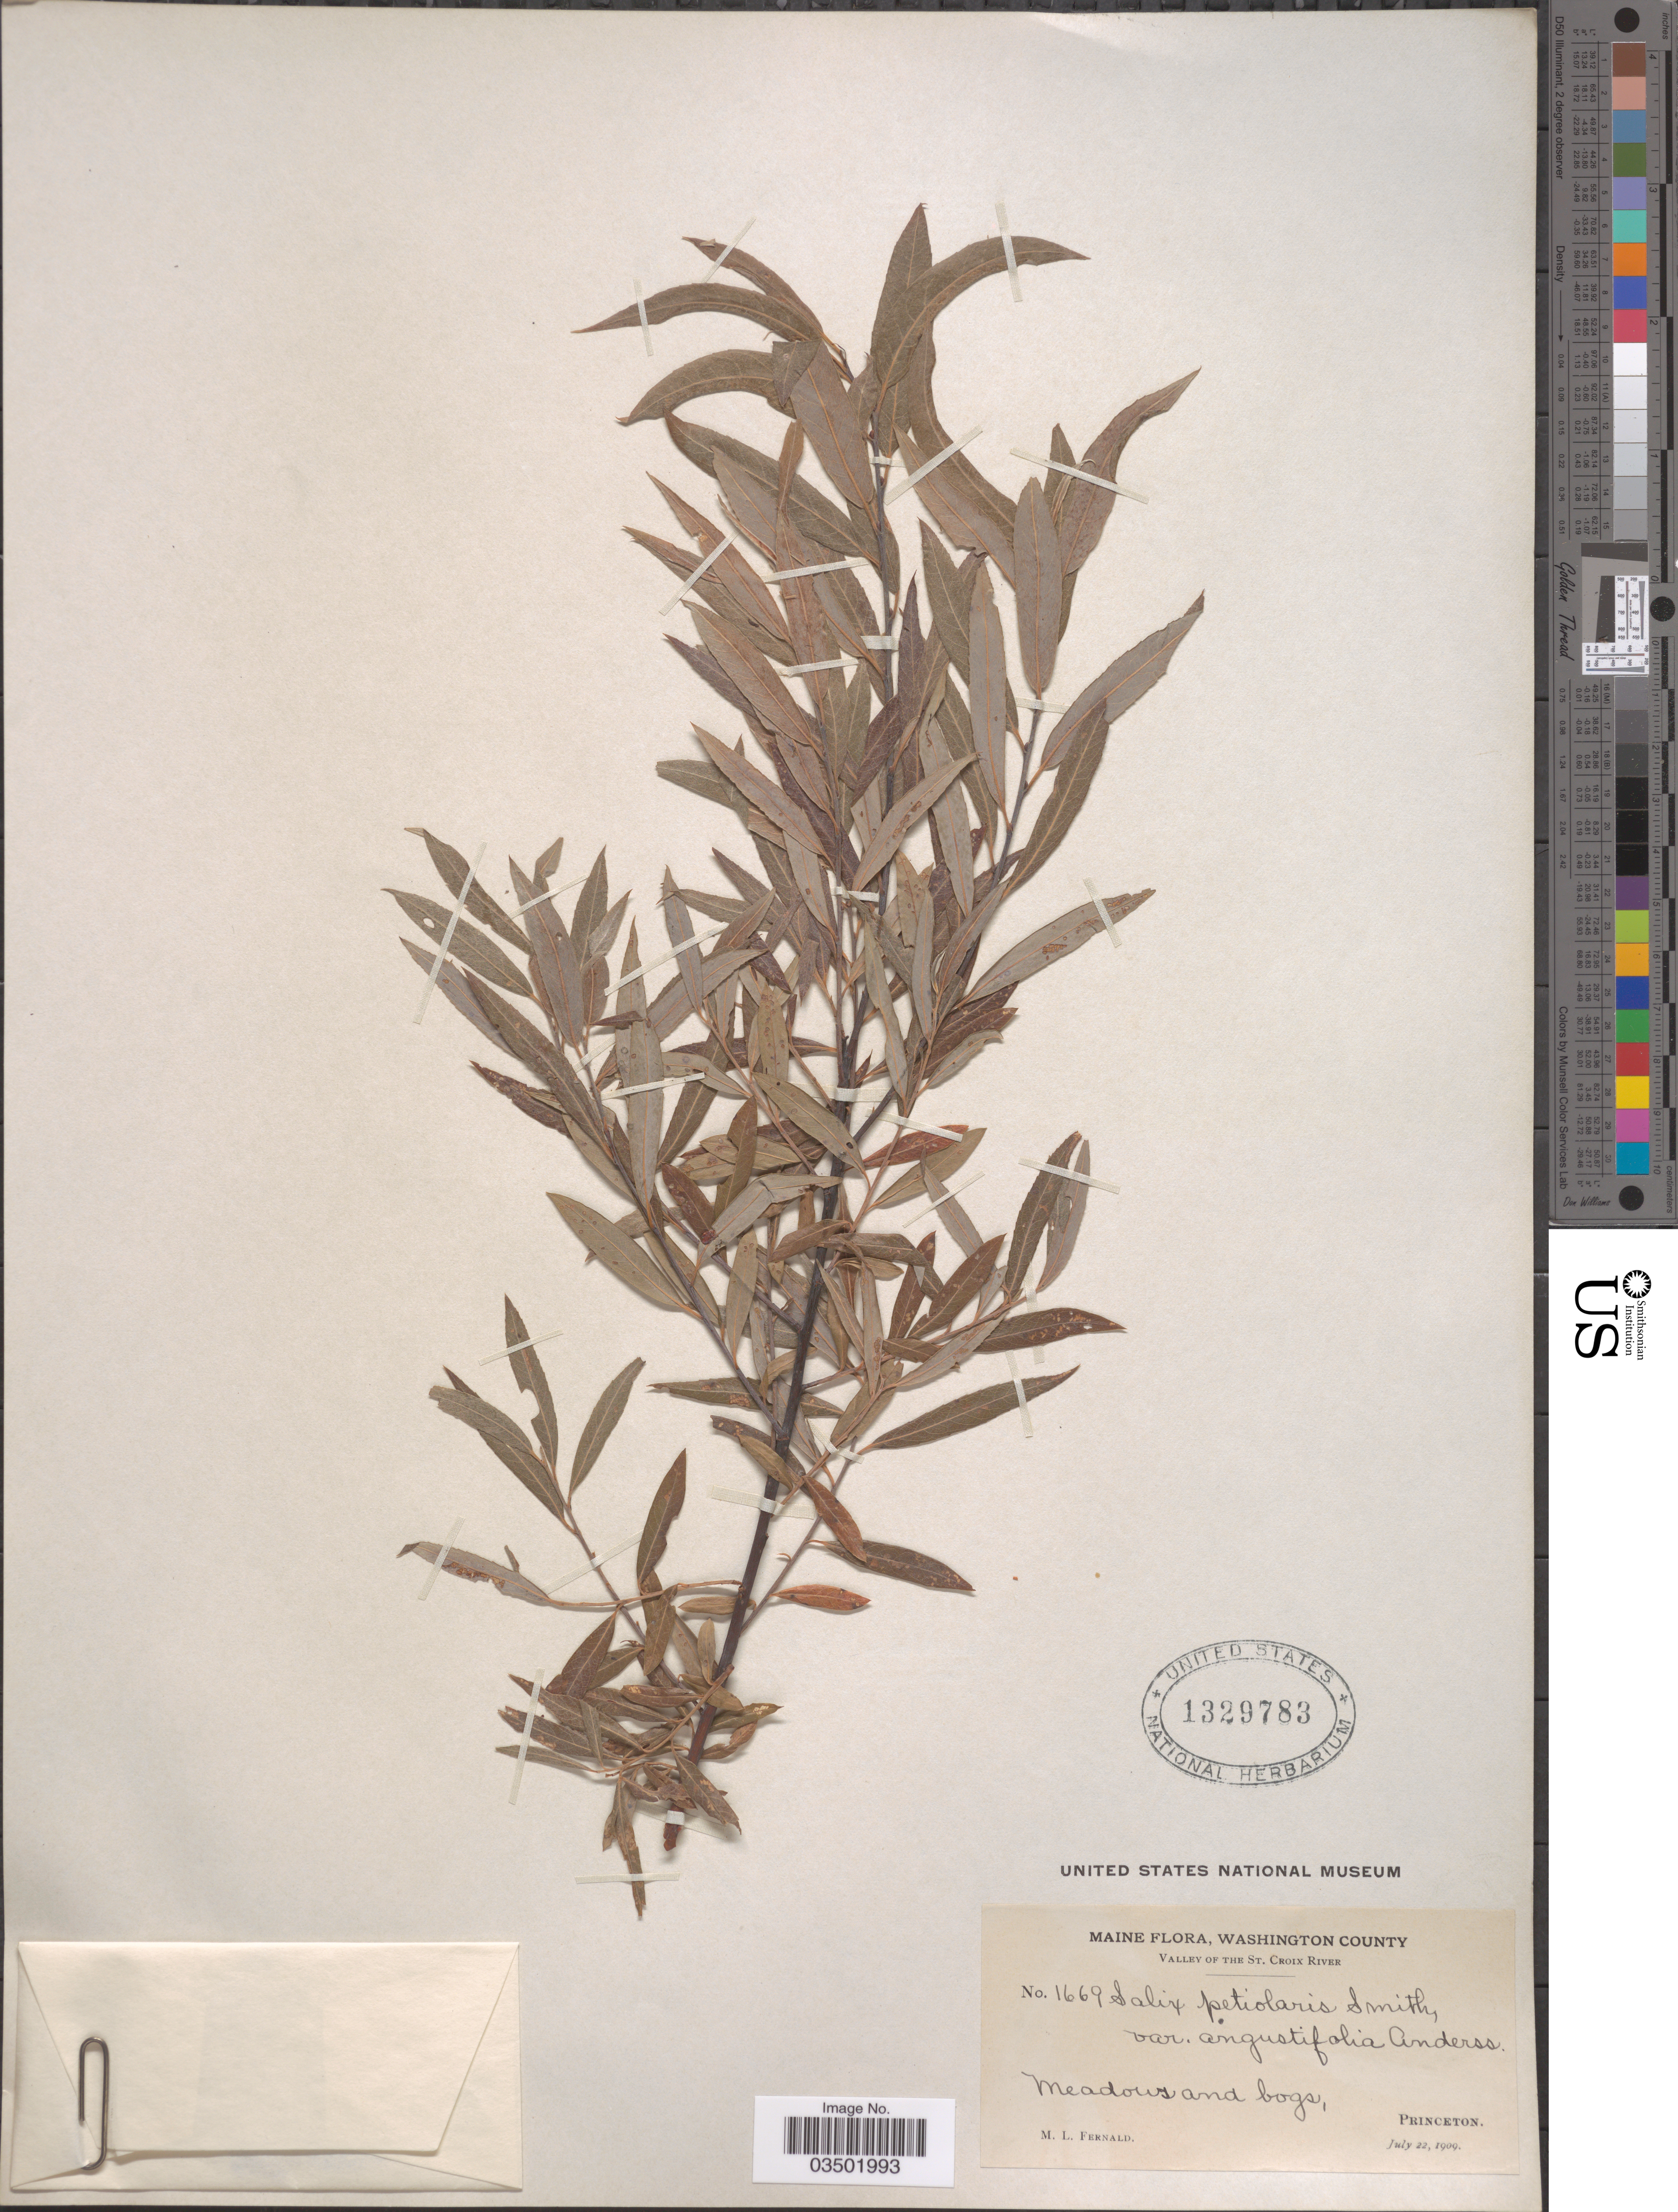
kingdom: Plantae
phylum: Tracheophyta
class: Magnoliopsida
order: Malpighiales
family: Salicaceae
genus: Salix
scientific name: Salix petiolaris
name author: Sm.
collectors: M. L. Fernald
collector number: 1669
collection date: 1909-07-22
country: United States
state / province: Maine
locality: Washington County. Valley of the St. Croix River. Princeton.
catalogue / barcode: US 1329783